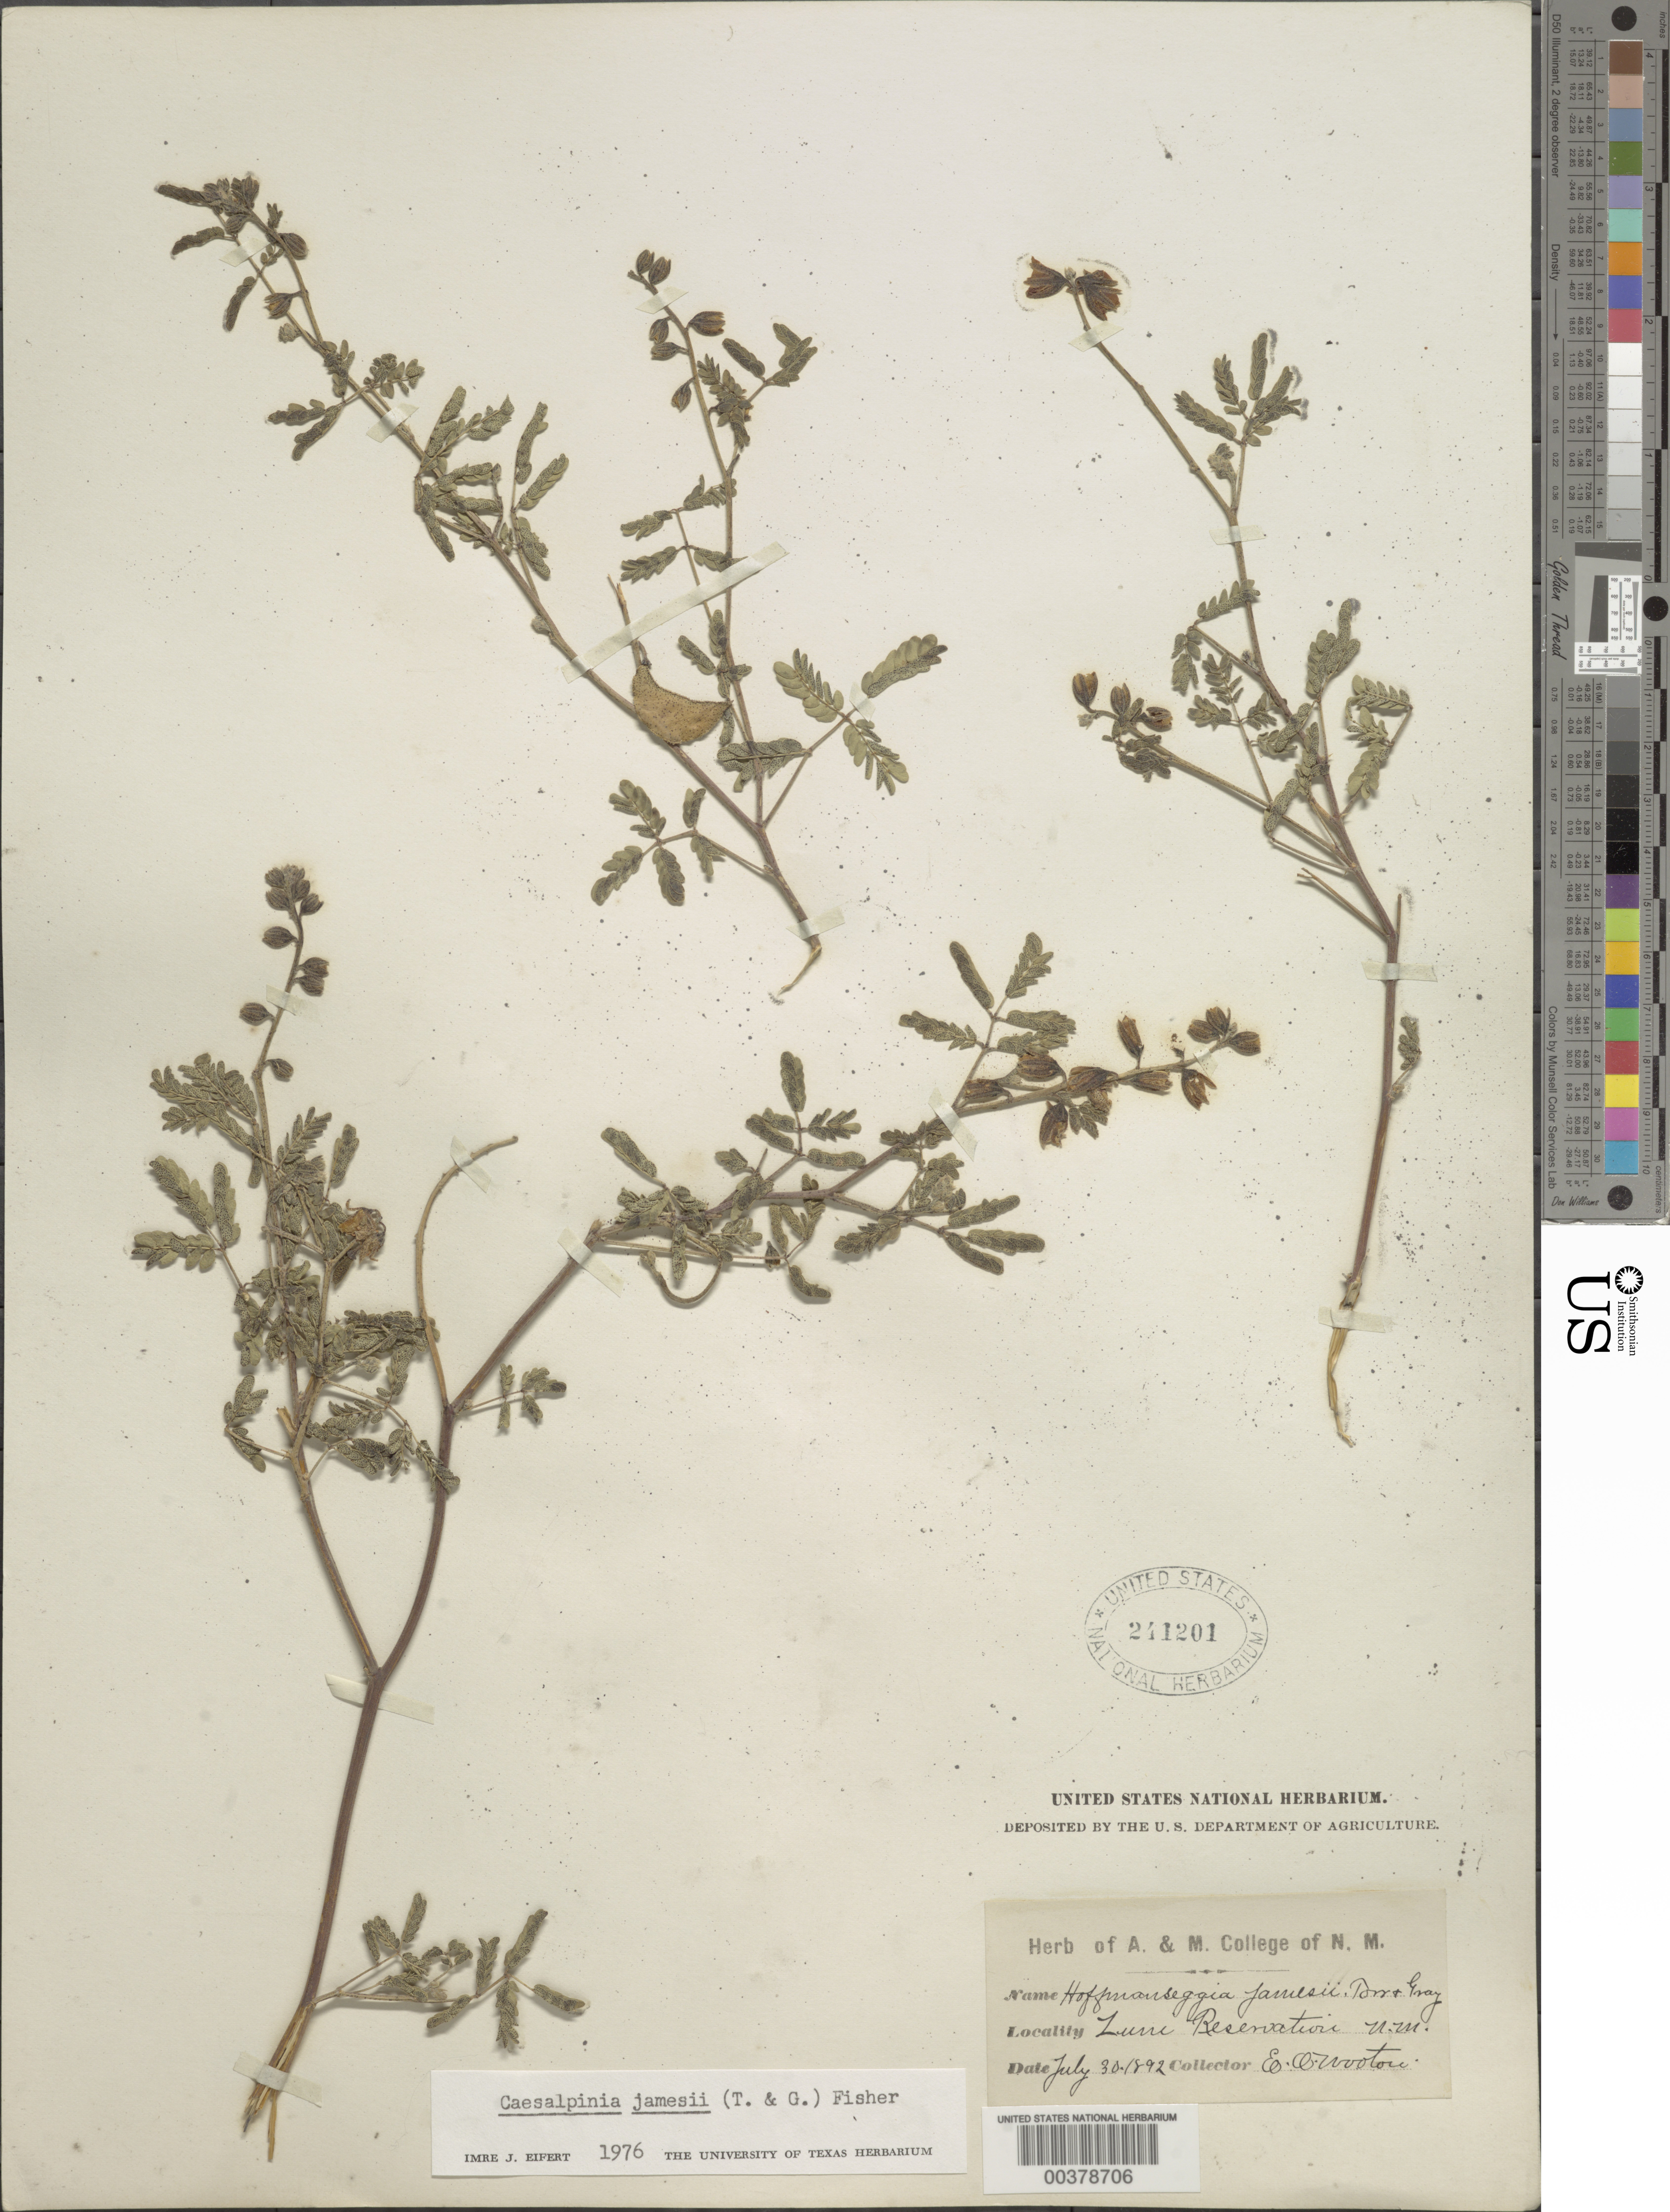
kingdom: Plantae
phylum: Tracheophyta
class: Magnoliopsida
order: Fabales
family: Fabaceae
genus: Pomaria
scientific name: Pomaria jamesii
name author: (Torr. & A. Gray) Walp.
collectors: E. O. Wooton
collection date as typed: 30 Jul 1892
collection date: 1892-07-30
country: United States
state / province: New Mexico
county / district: Cibola / Mckinley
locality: Zuni reservation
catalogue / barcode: US 241201